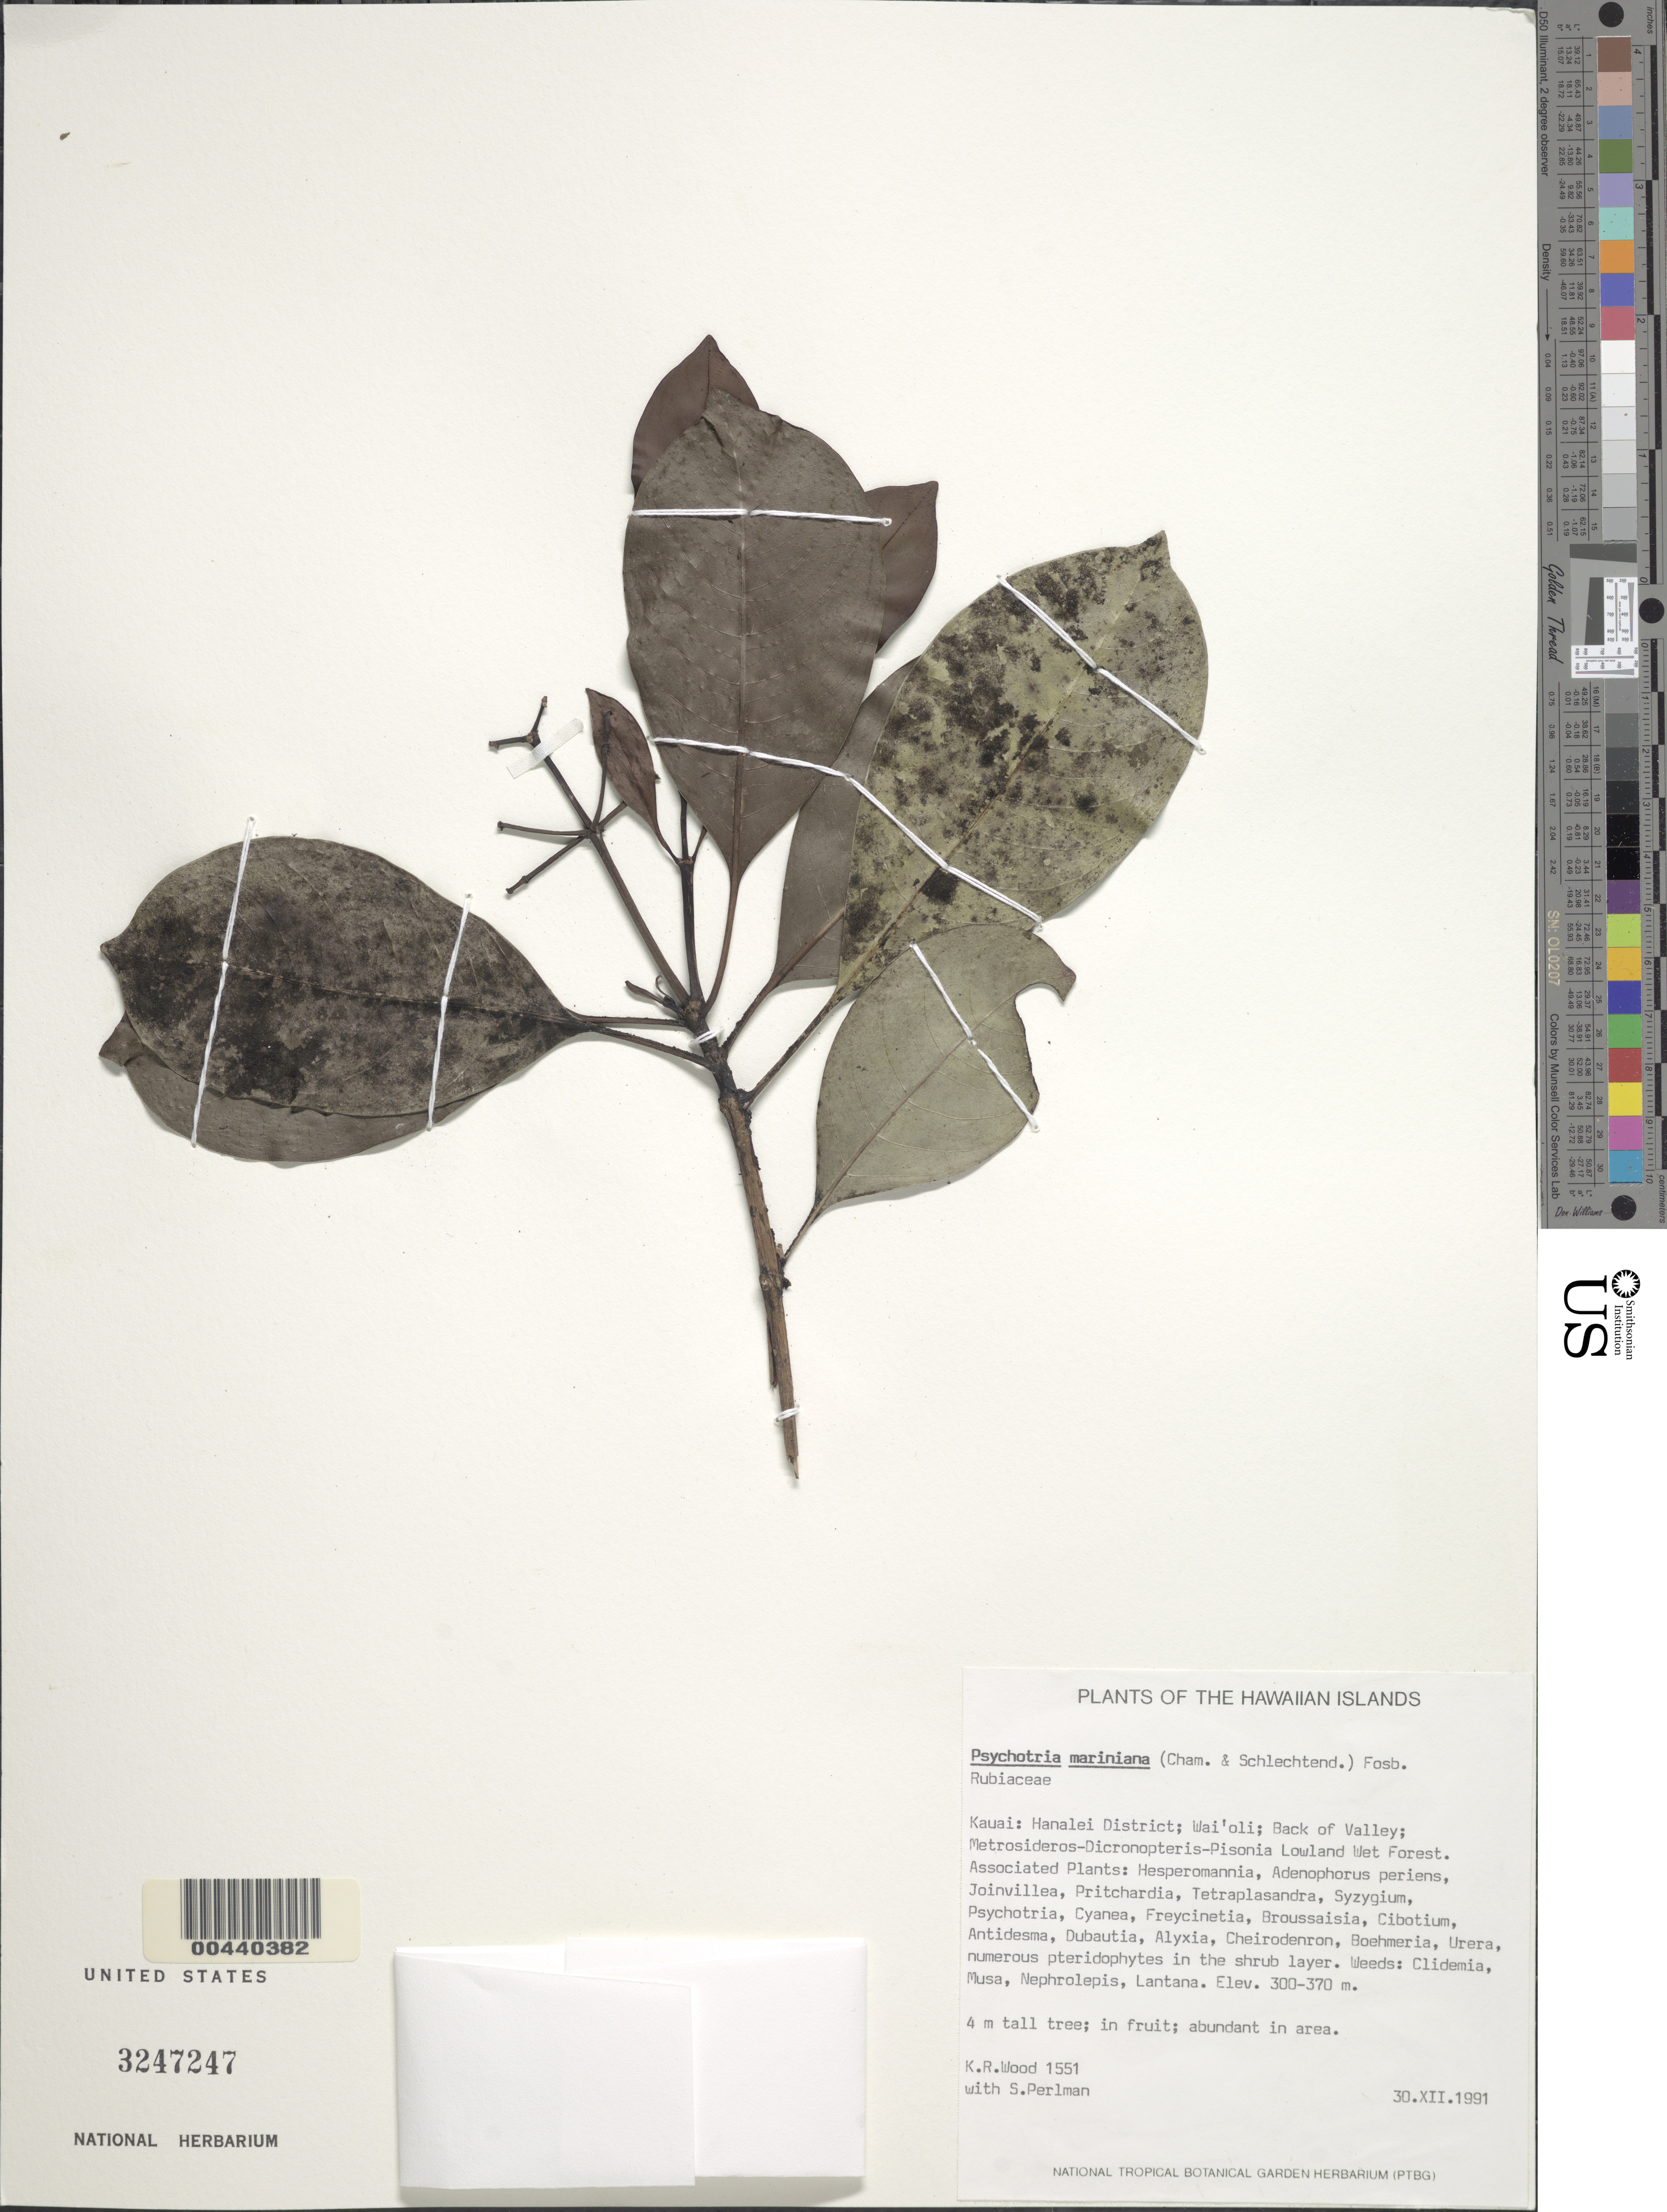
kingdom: Plantae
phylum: Tracheophyta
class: Magnoliopsida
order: Gentianales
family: Rubiaceae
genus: Psychotria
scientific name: Psychotria mariniana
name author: (Cham. & Schltdl.) Fosberg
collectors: K. R. Wood et al.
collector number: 1551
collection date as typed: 30 Dec 1991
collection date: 1991-12-30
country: United States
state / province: Hawaii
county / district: Kauai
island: Kaua'i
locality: Hanalei District; Wai'oli; Back of Valley.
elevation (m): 300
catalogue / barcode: US 3247247